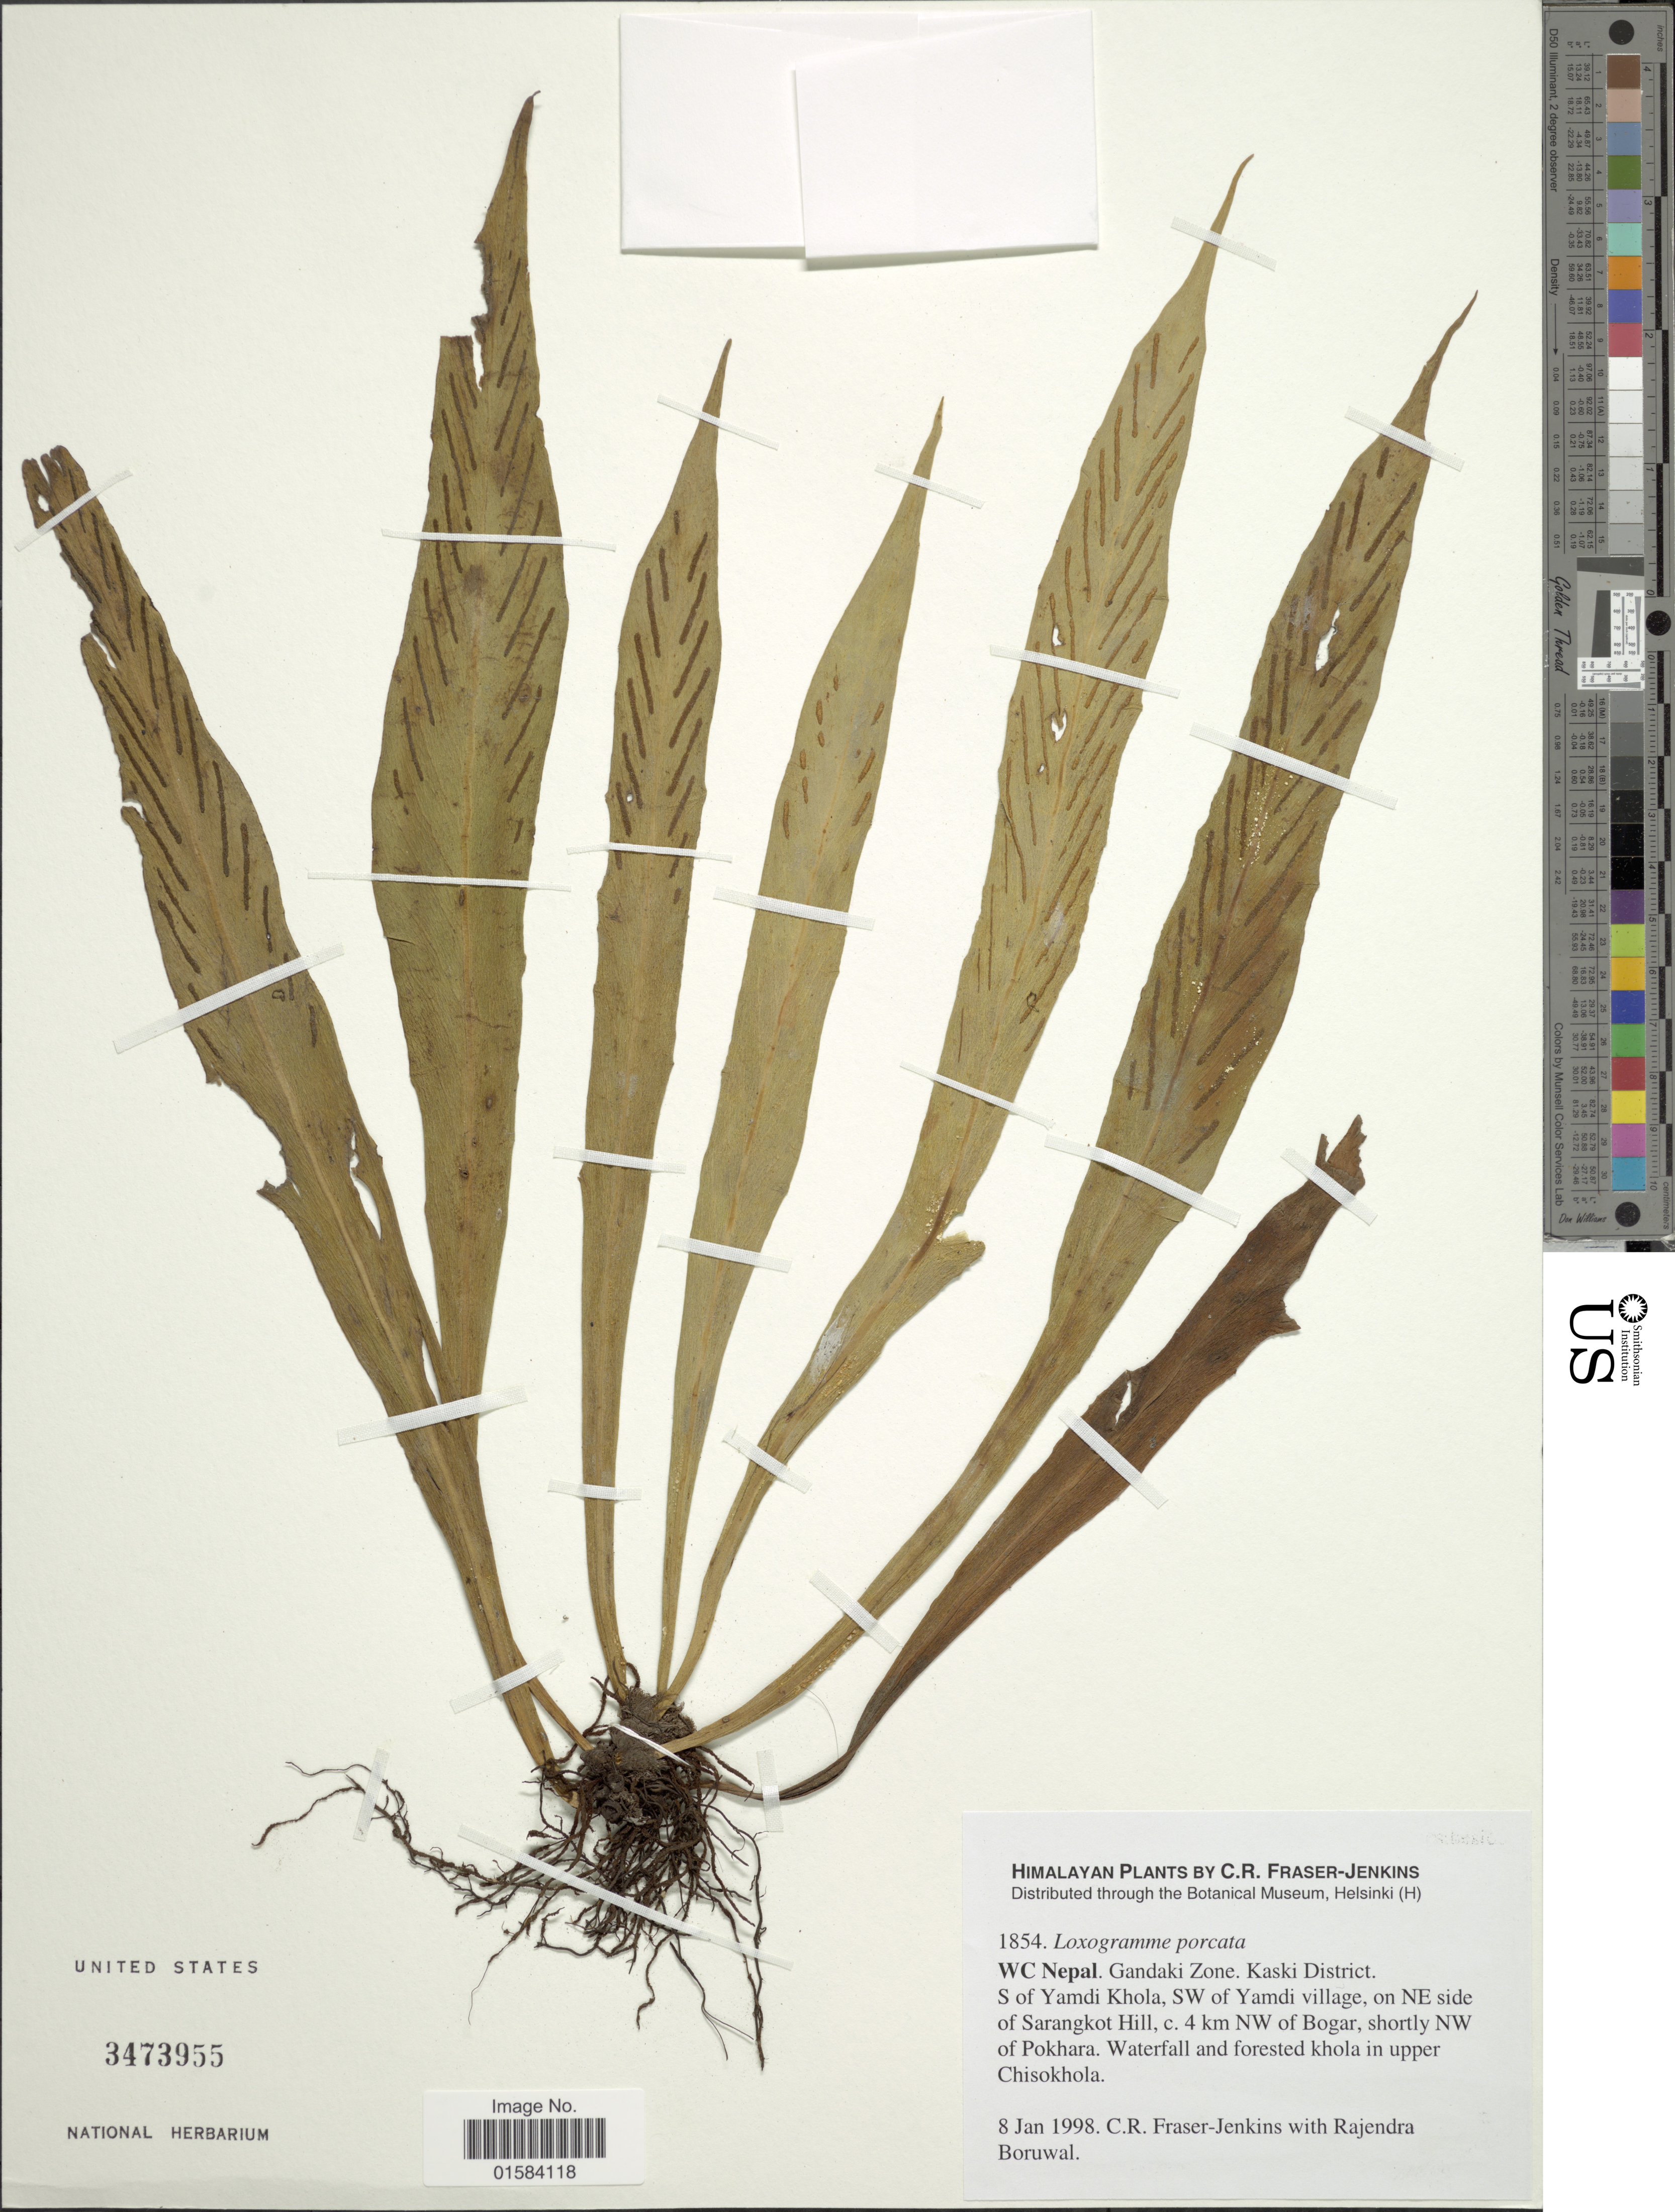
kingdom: Plantae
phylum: Tracheophyta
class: Polypodiopsida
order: Polypodiales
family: Polypodiaceae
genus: Loxogramme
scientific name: Loxogramme porcata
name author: M.G. Price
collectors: C. R. Fraser-Jenkins & R. Boruwal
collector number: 1854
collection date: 1998-01-08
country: Nepal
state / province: Gandaki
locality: WC Nepal. Gandaki Zone. Kaski District. S. of Yamdi Khola, SW of Yamdi village, on NE side of Sarangkot Hill, c. 4 km NW of Bogar, shortly NW of Pokhara. Waterfall and forested khola in upper Chiskhola, Himalayan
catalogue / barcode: US 3473955